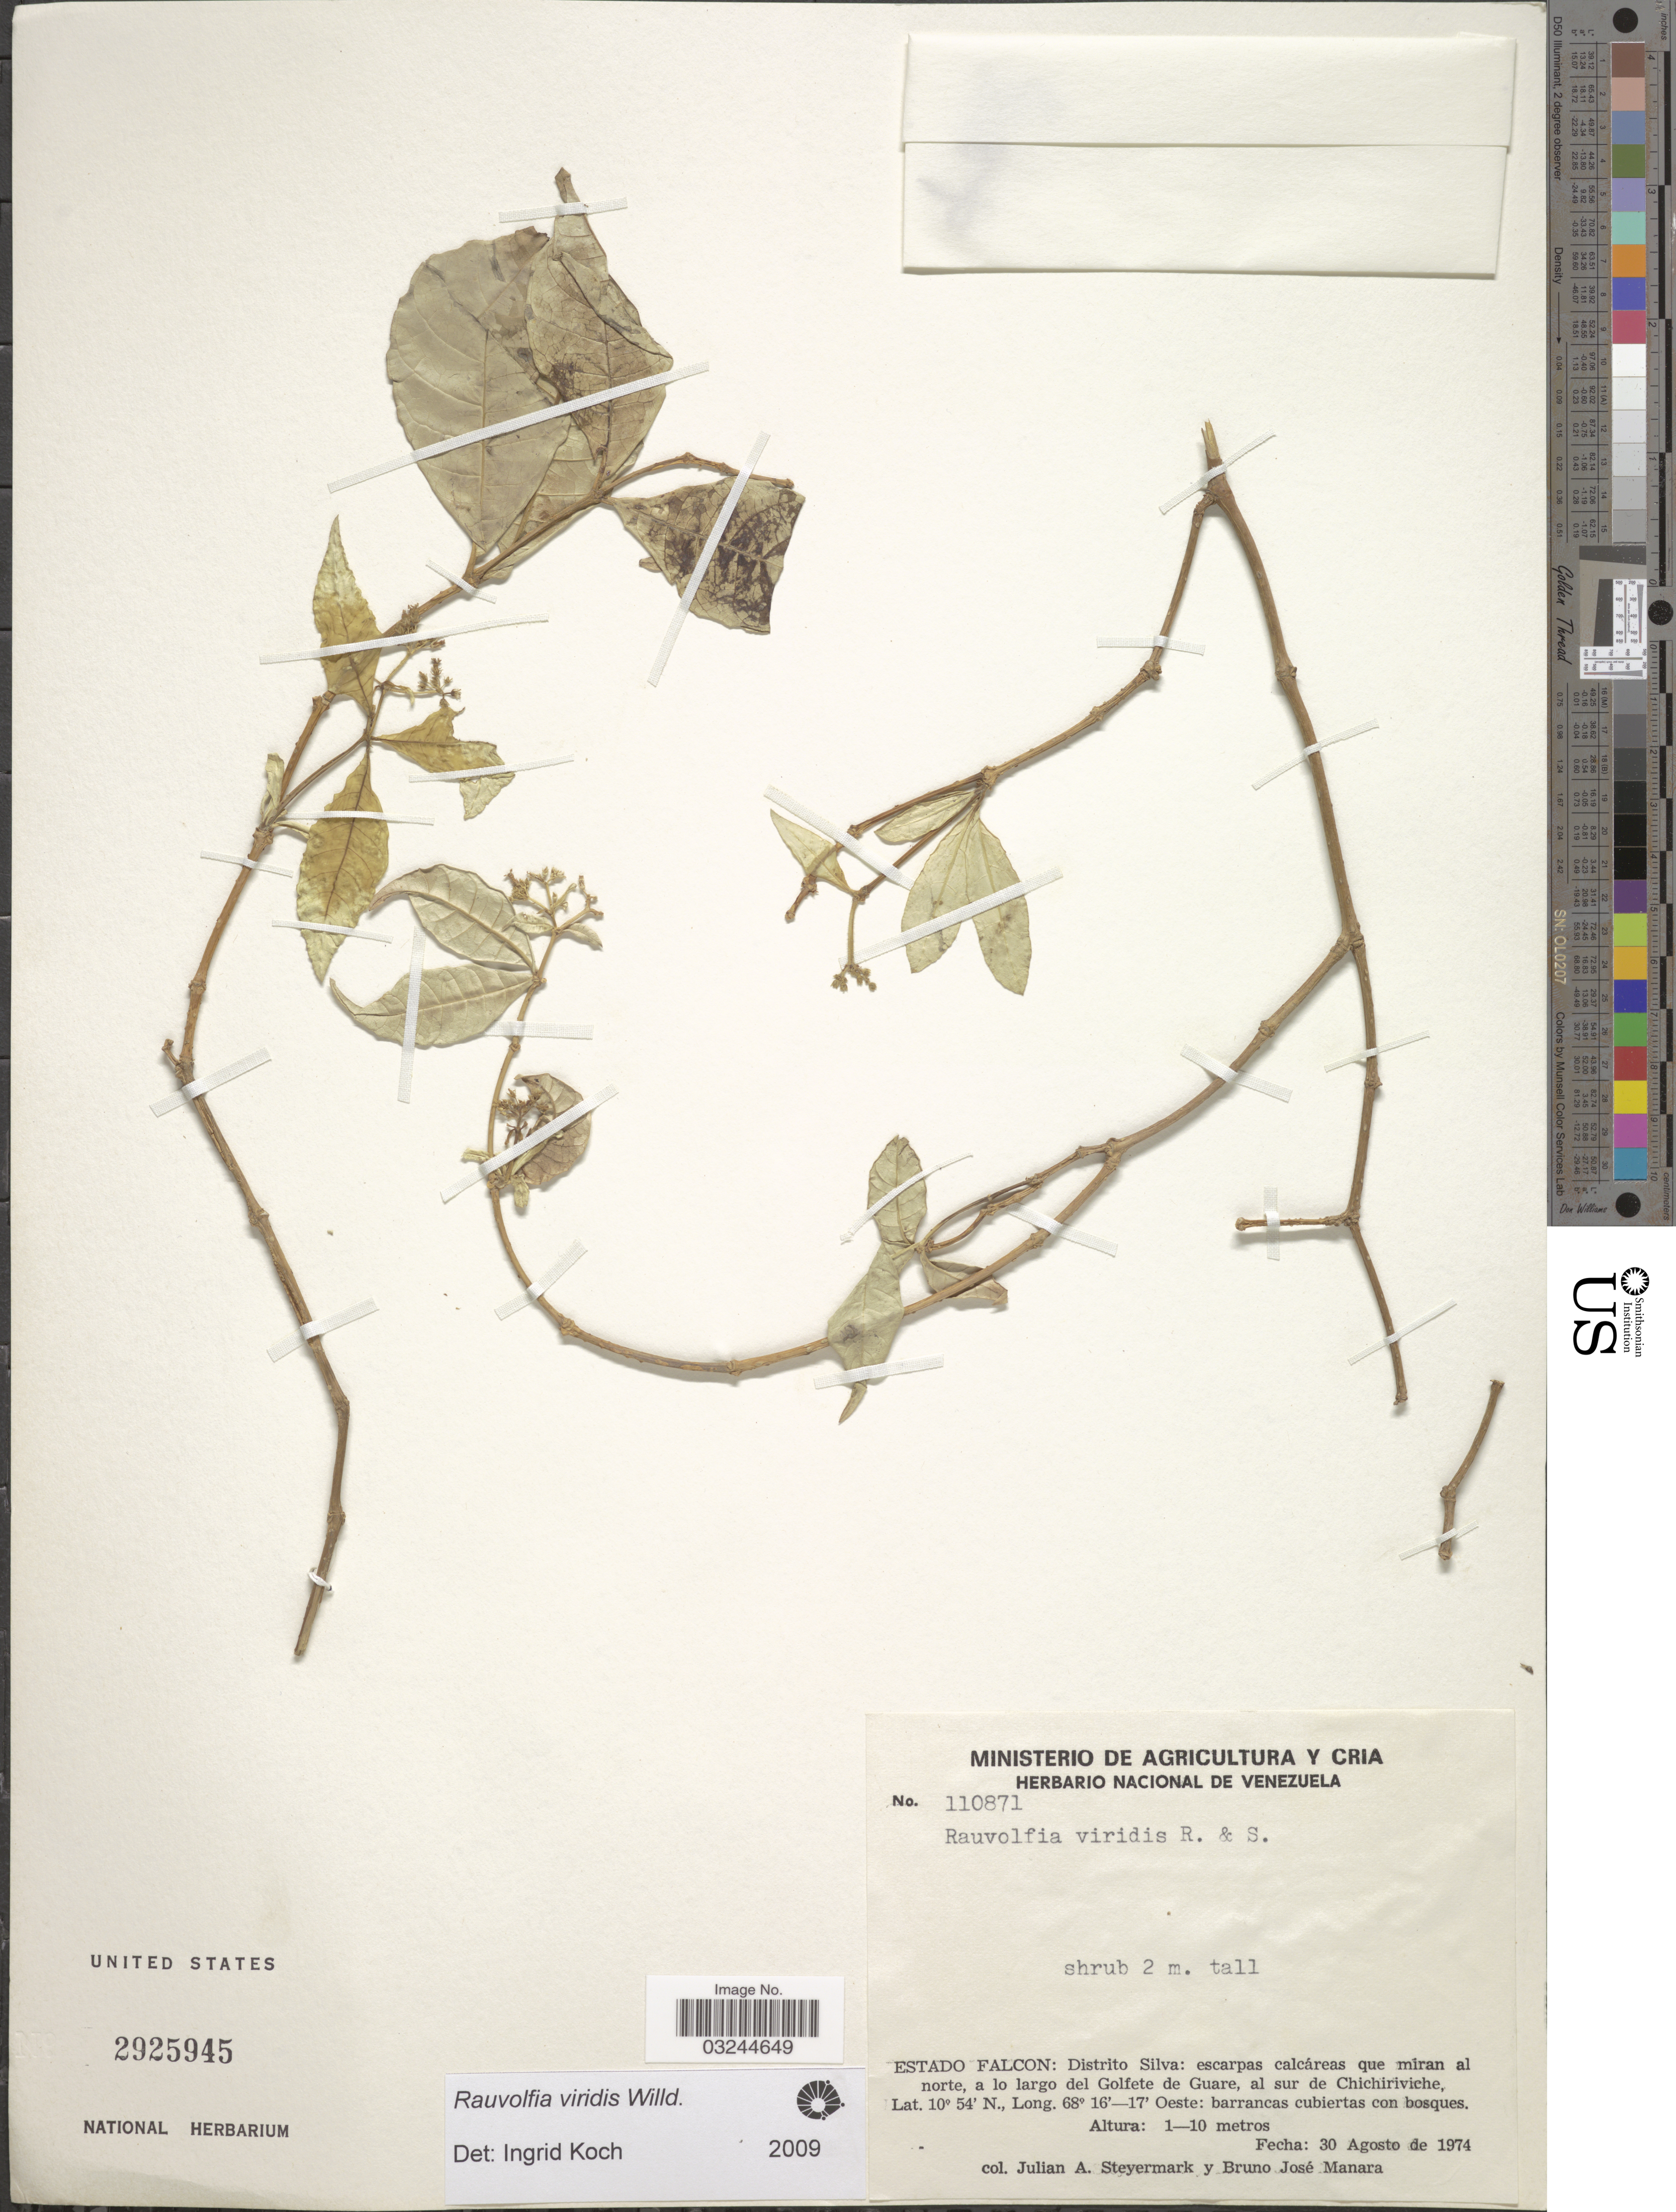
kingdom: Plantae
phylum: Tracheophyta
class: Magnoliopsida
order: Gentianales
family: Apocynaceae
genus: Rauvolfia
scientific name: Rauvolfia viridis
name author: Willd. ex Roem. & Schult.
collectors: J. Steyermark & B. Manara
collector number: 110871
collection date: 1974-08-30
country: Venezuela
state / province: Falcón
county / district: Silva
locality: Distrito Silva: escarpas calcáreas que miran al norte, a lo largo del Golfete de Guare, al sur de Chichiriviche.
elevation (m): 1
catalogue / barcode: US 2925945